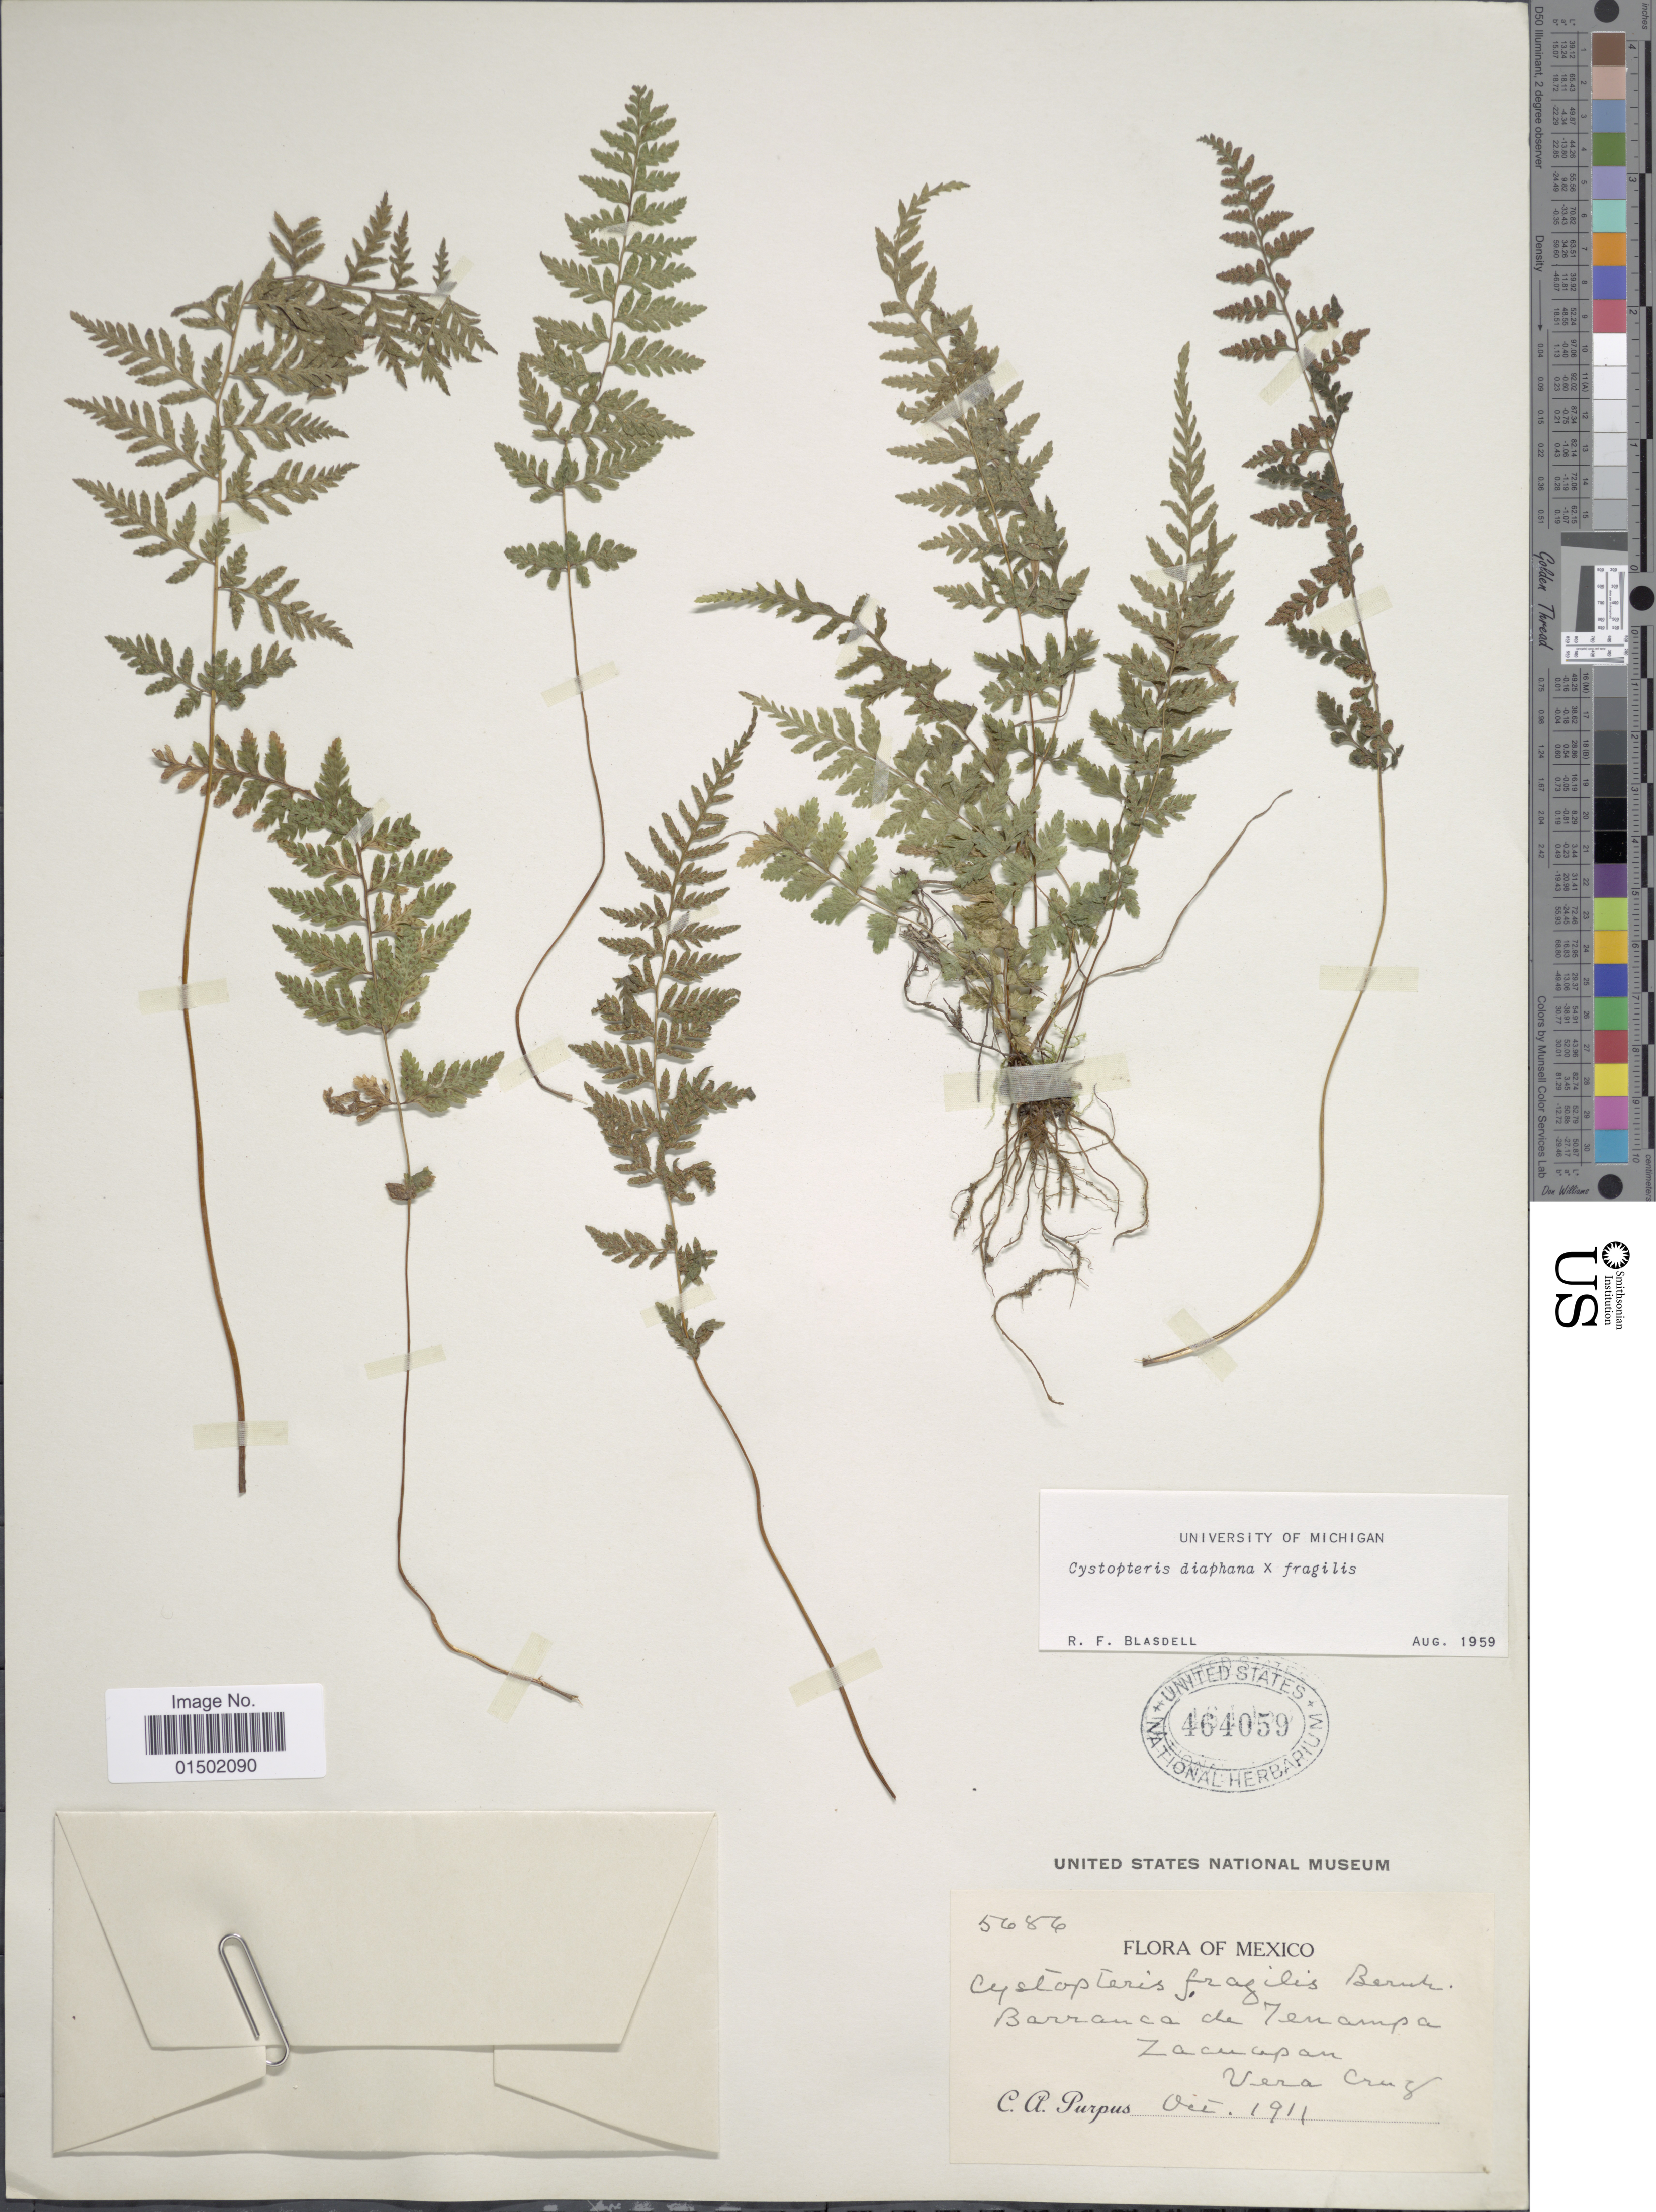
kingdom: Plantae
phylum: Tracheophyta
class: Polypodiopsida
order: Polypodiales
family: Cystopteridaceae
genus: Cystopteris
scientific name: Cystopteris diaphana x C. fragilis (L.) Bernh.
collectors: C. A. Purpus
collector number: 5686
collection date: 1911-07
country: Mexico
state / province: Veracruz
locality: Barranca de Tenampa, Zacuapan, Vera Cruz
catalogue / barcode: US 464059